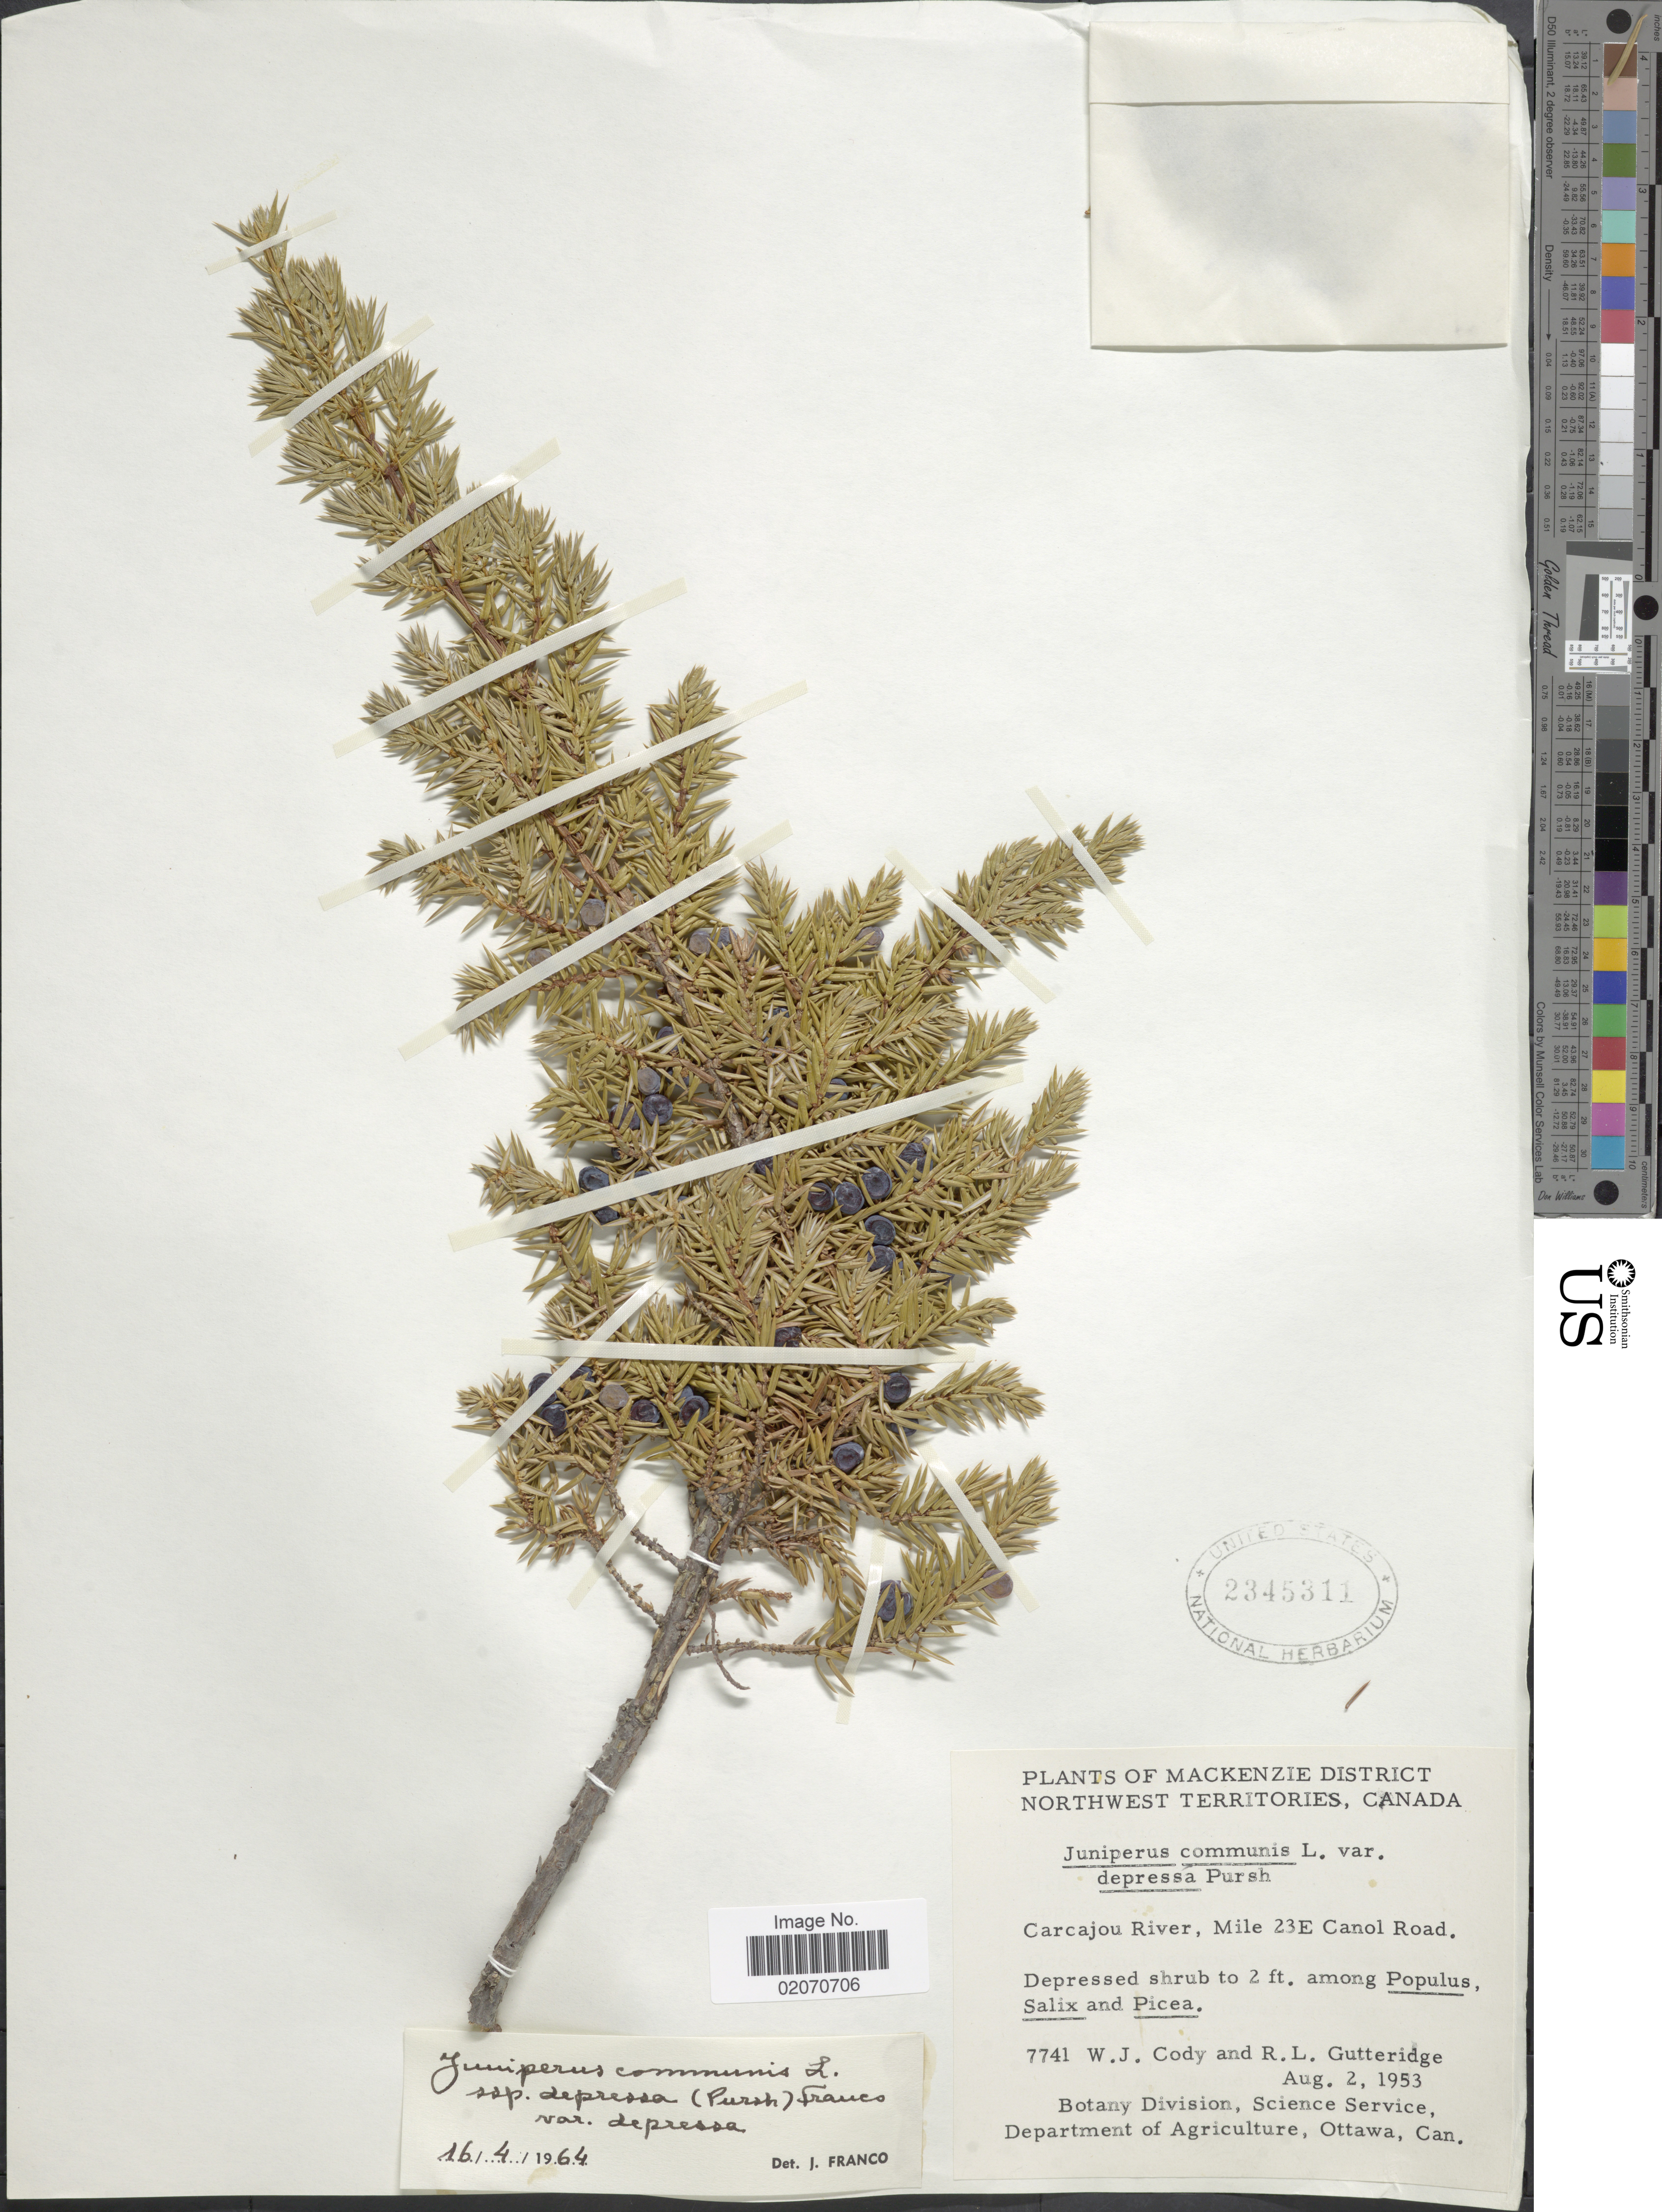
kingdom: Plantae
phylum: Tracheophyta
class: Pinopsida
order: Pinales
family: Cupressaceae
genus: Juniperus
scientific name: Juniperus communis var. depressa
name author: Pursh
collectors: W. Cody & R. Gutteridge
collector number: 7741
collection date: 1953-08-02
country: Canada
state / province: Northwest Territories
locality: Mackenzie District, carcajou River, Mile 23E Canol Road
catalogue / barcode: US 23453114